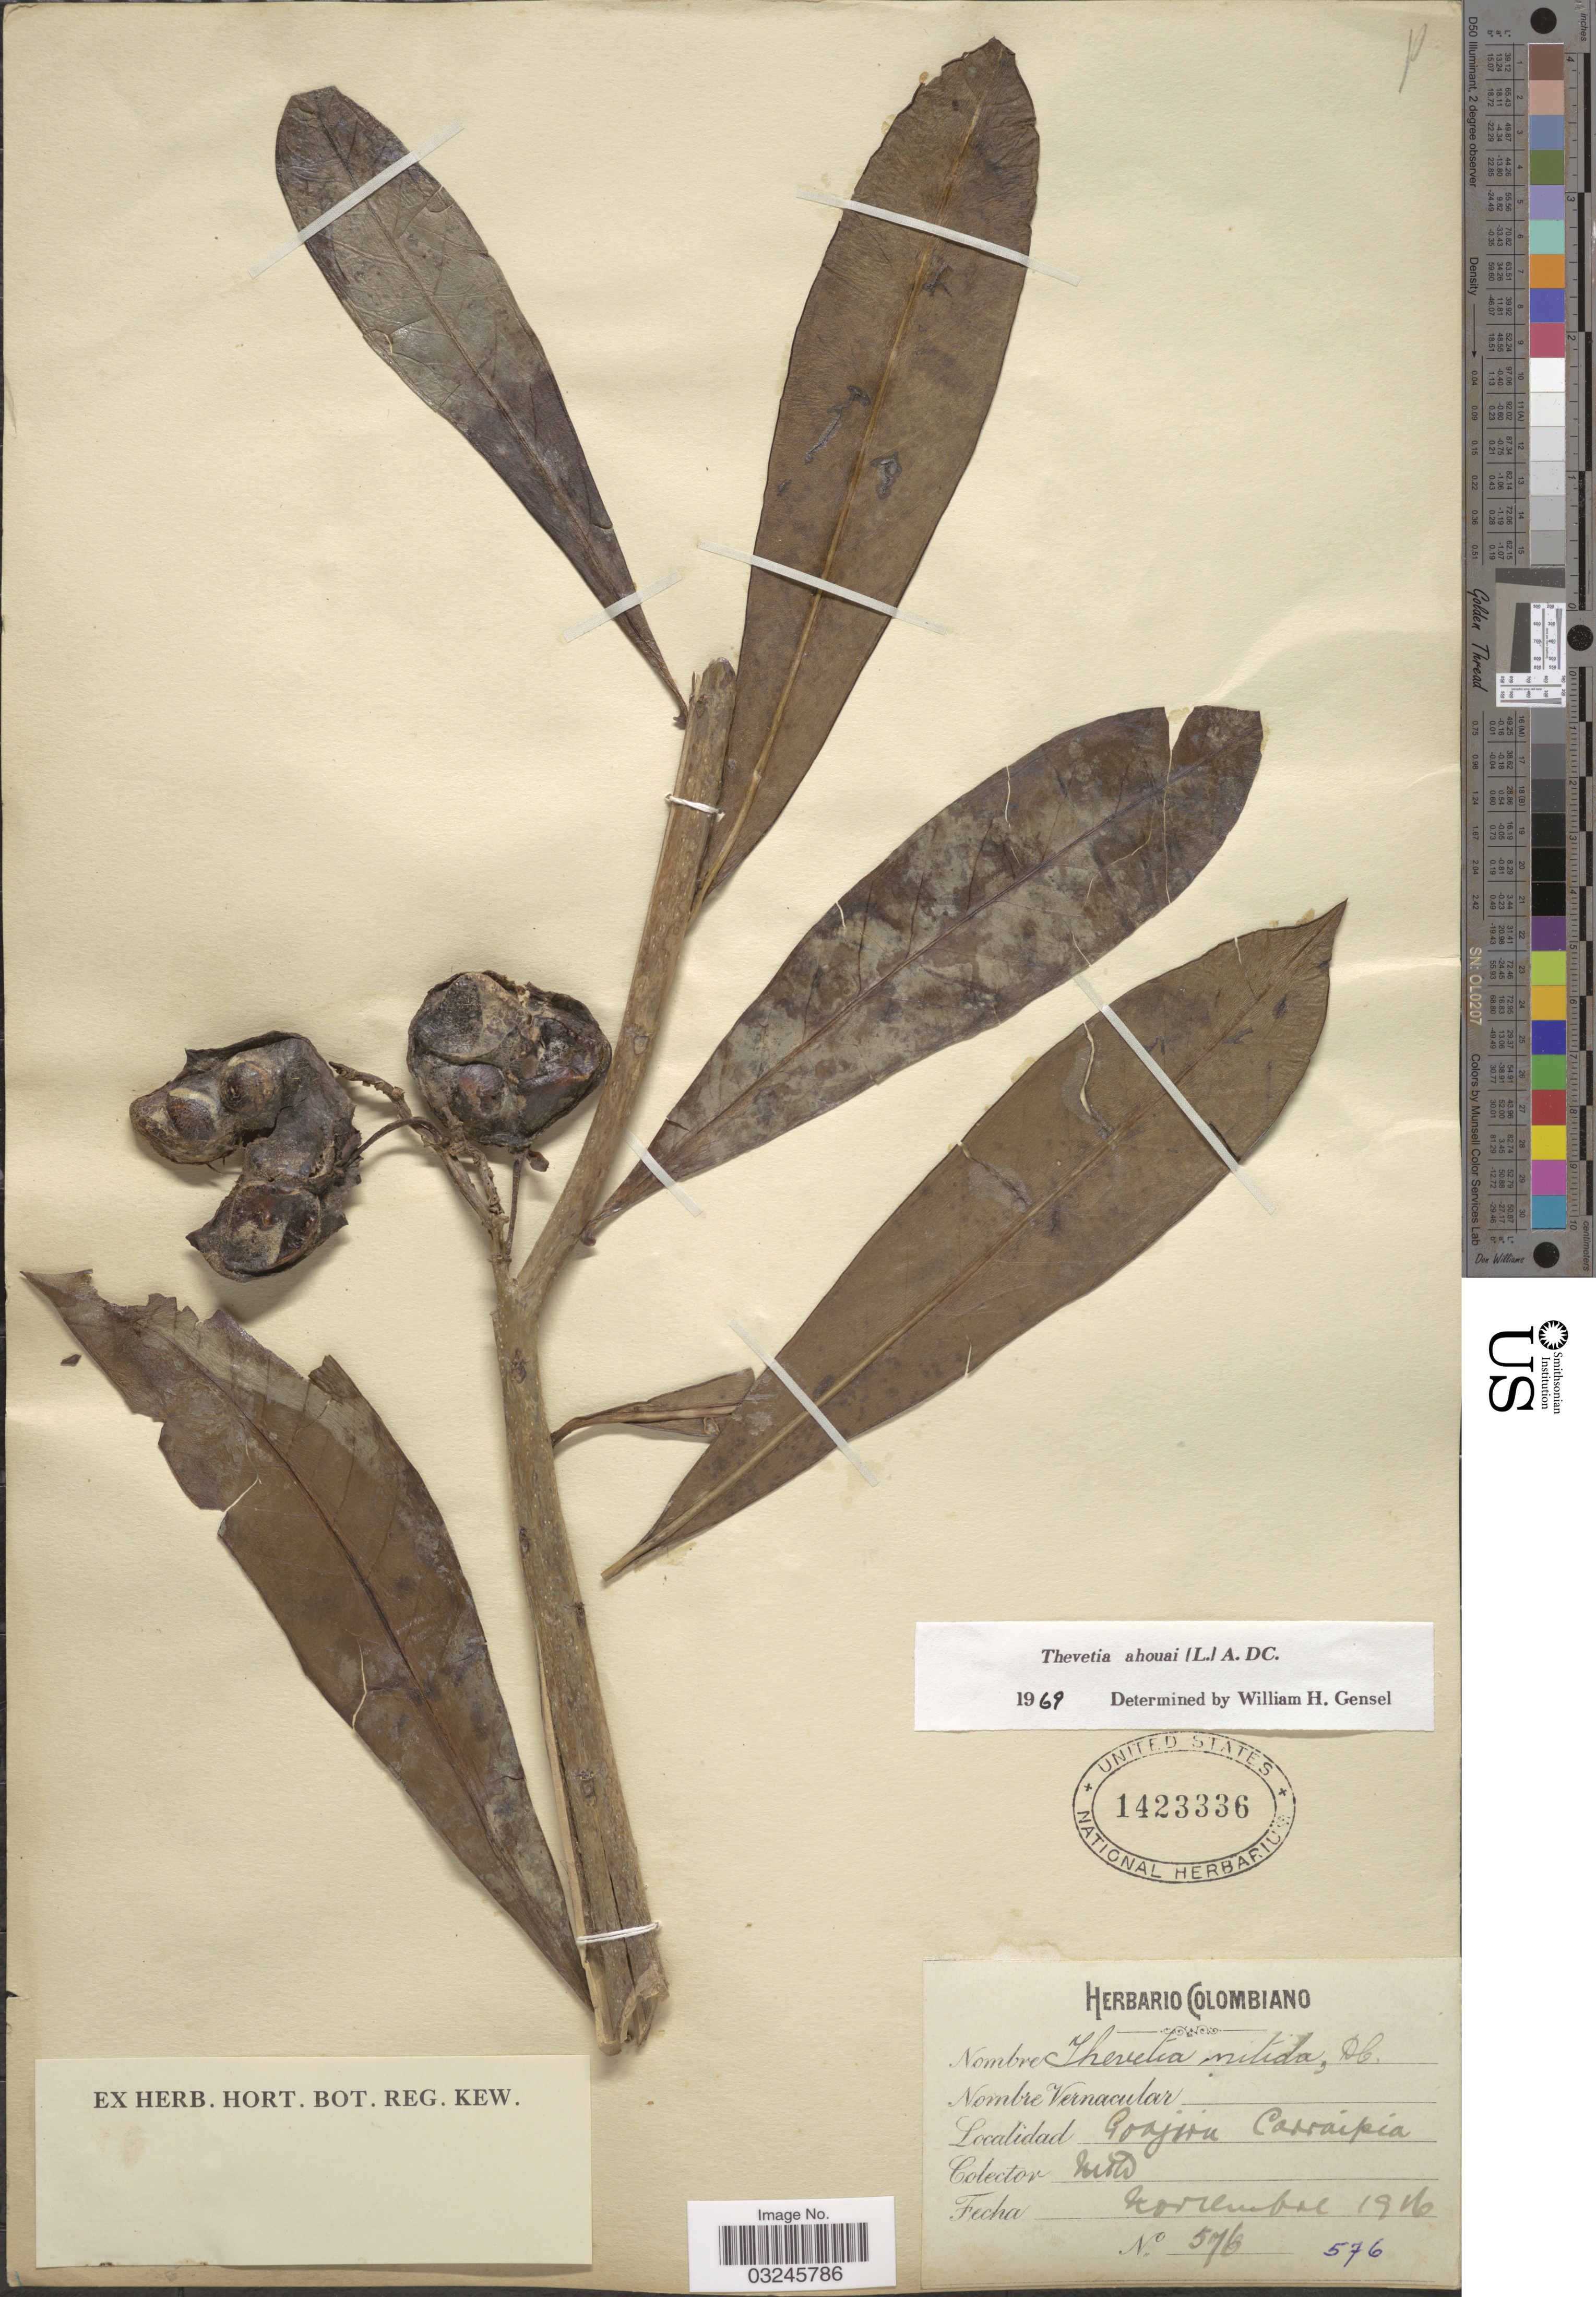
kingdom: Plantae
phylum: Tracheophyta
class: Magnoliopsida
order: Gentianales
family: Apocynaceae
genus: Thevetia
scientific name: Thevetia ahouai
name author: (L.) A. DC.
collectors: M. T. Dawe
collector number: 576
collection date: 1916-11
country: Colombia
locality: Poajira, Carraipia.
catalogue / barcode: US 1423336